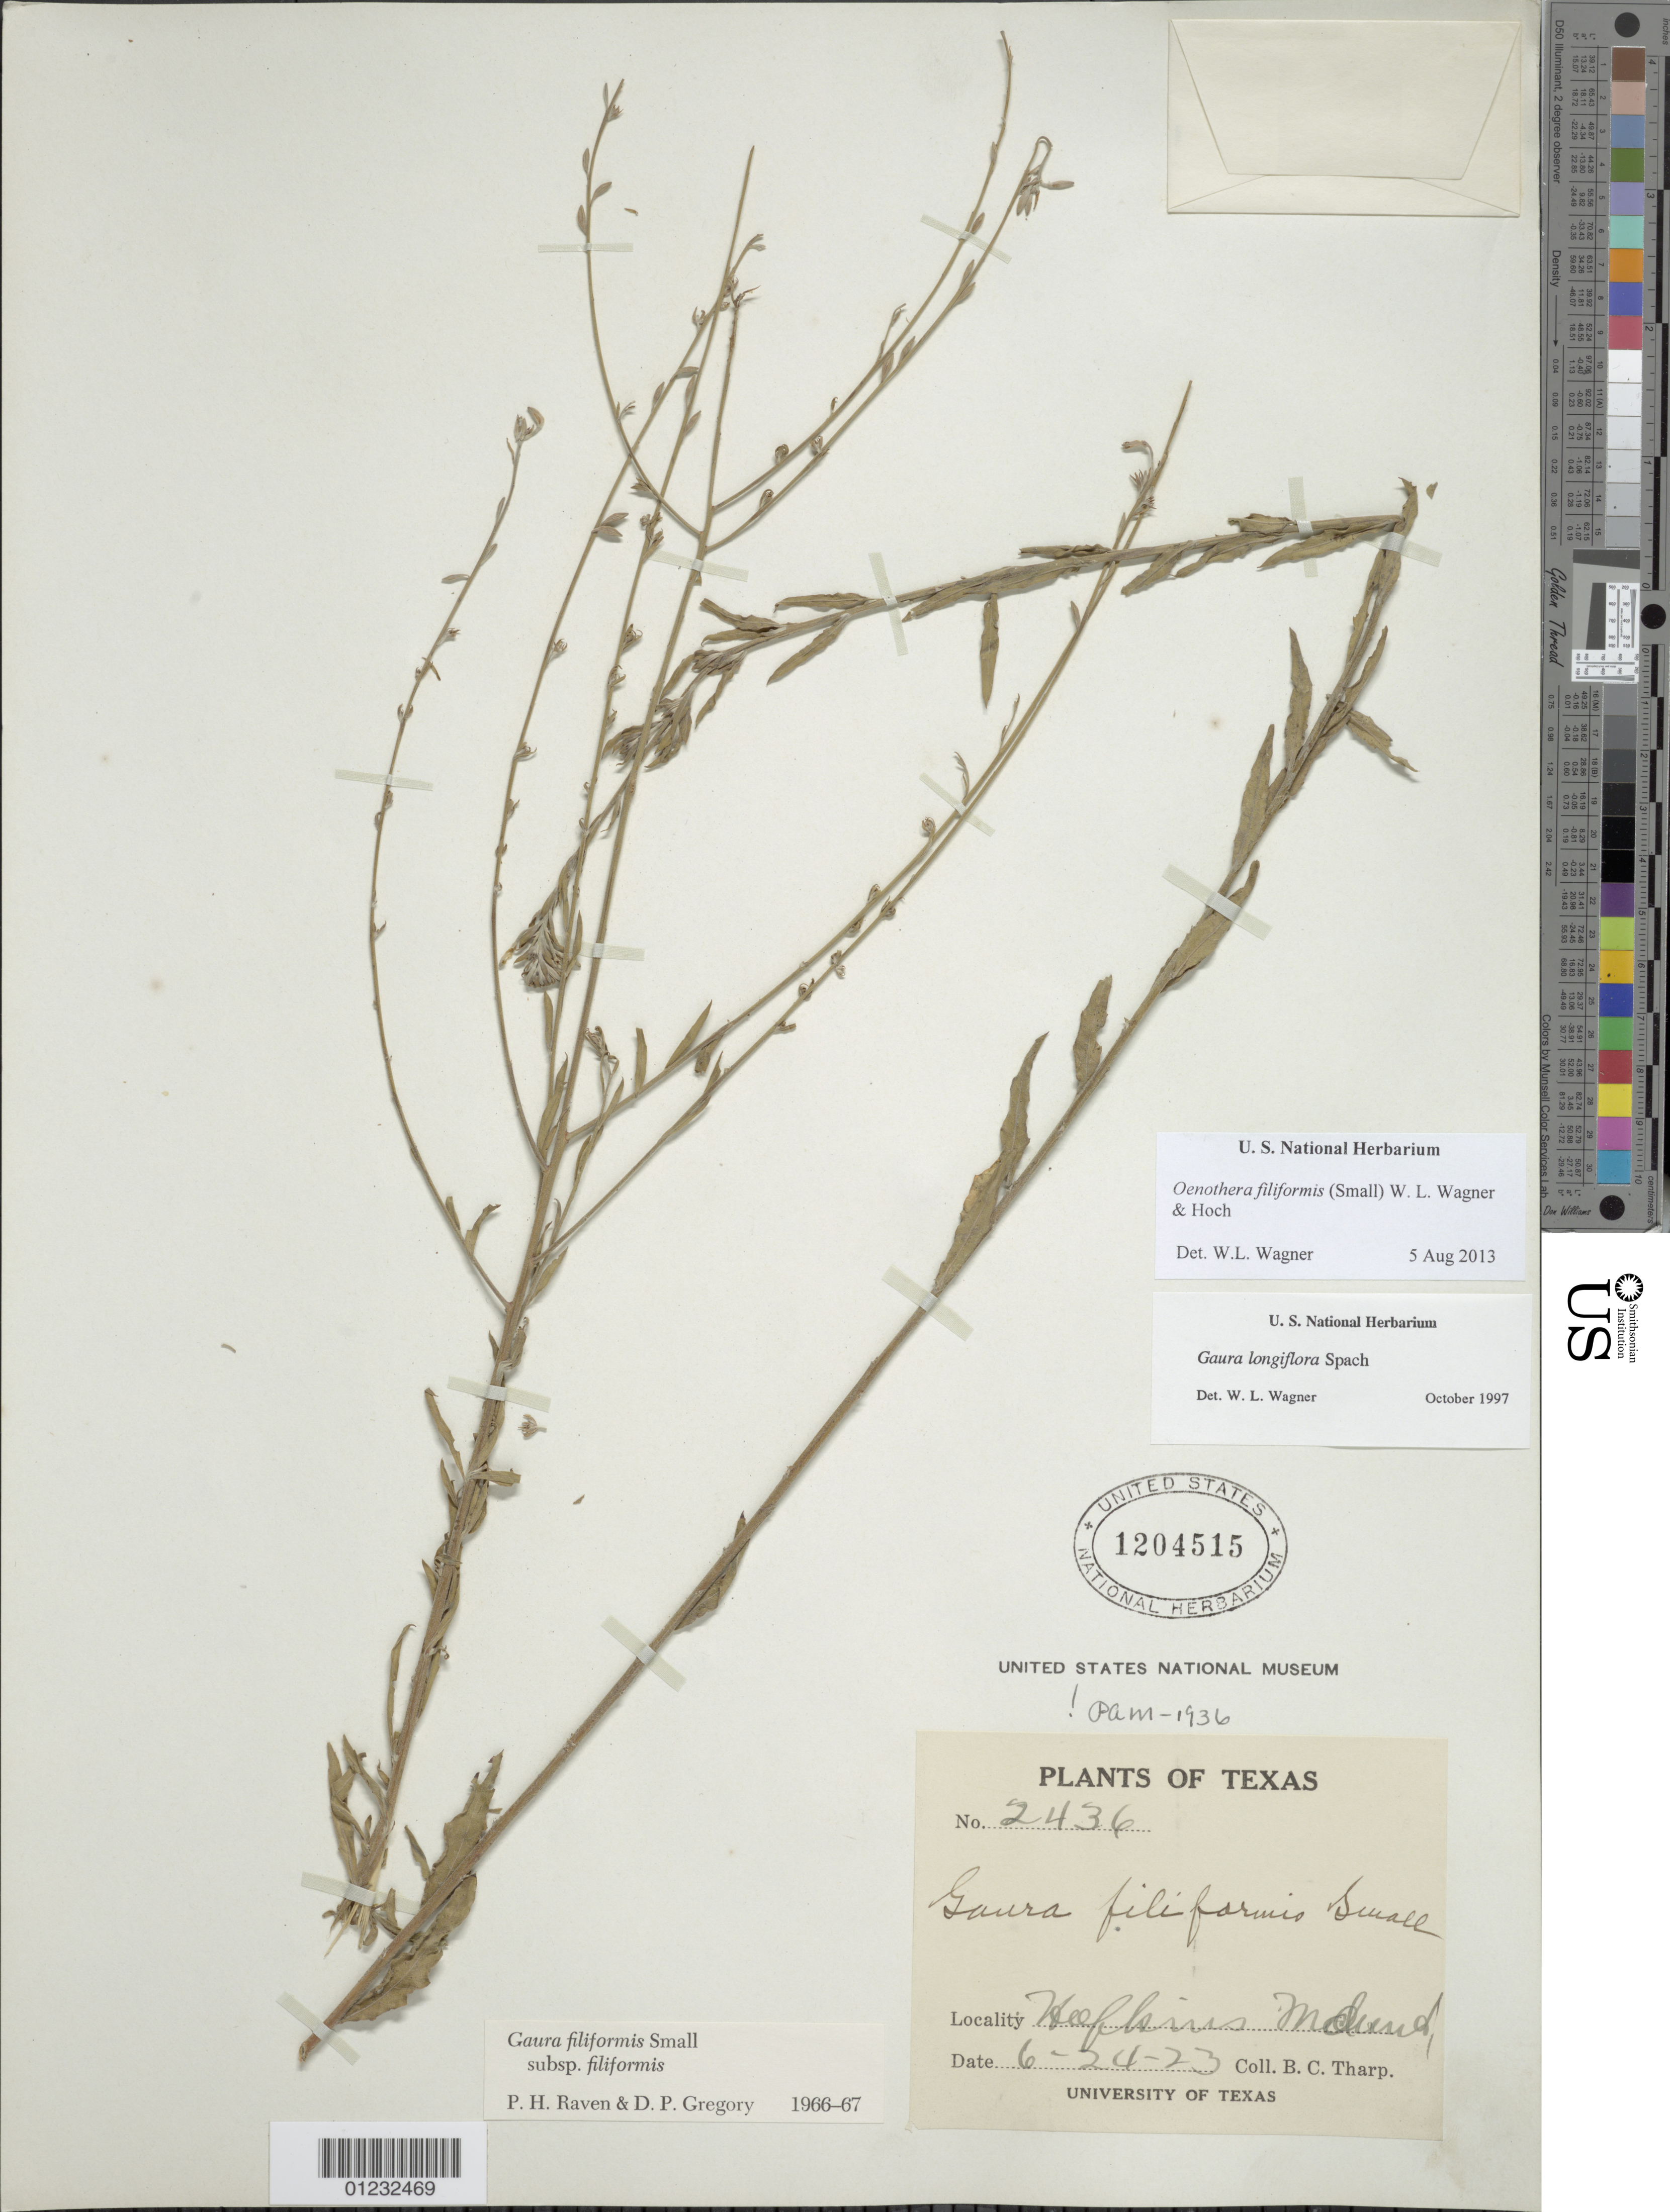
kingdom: Plantae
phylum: Tracheophyta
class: Magnoliopsida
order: Myrtales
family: Onagraceae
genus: Oenothera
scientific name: Oenothera filiformis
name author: (Small) W.L. Wagner & Hoch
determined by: Wagner, W. L., (BOT), Smithsonian Institution - National Museum of Natural History (UNITED STATES)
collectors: B. C. Tharp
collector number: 2436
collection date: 1923-06-24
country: United States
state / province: Texas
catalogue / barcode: US 1204515